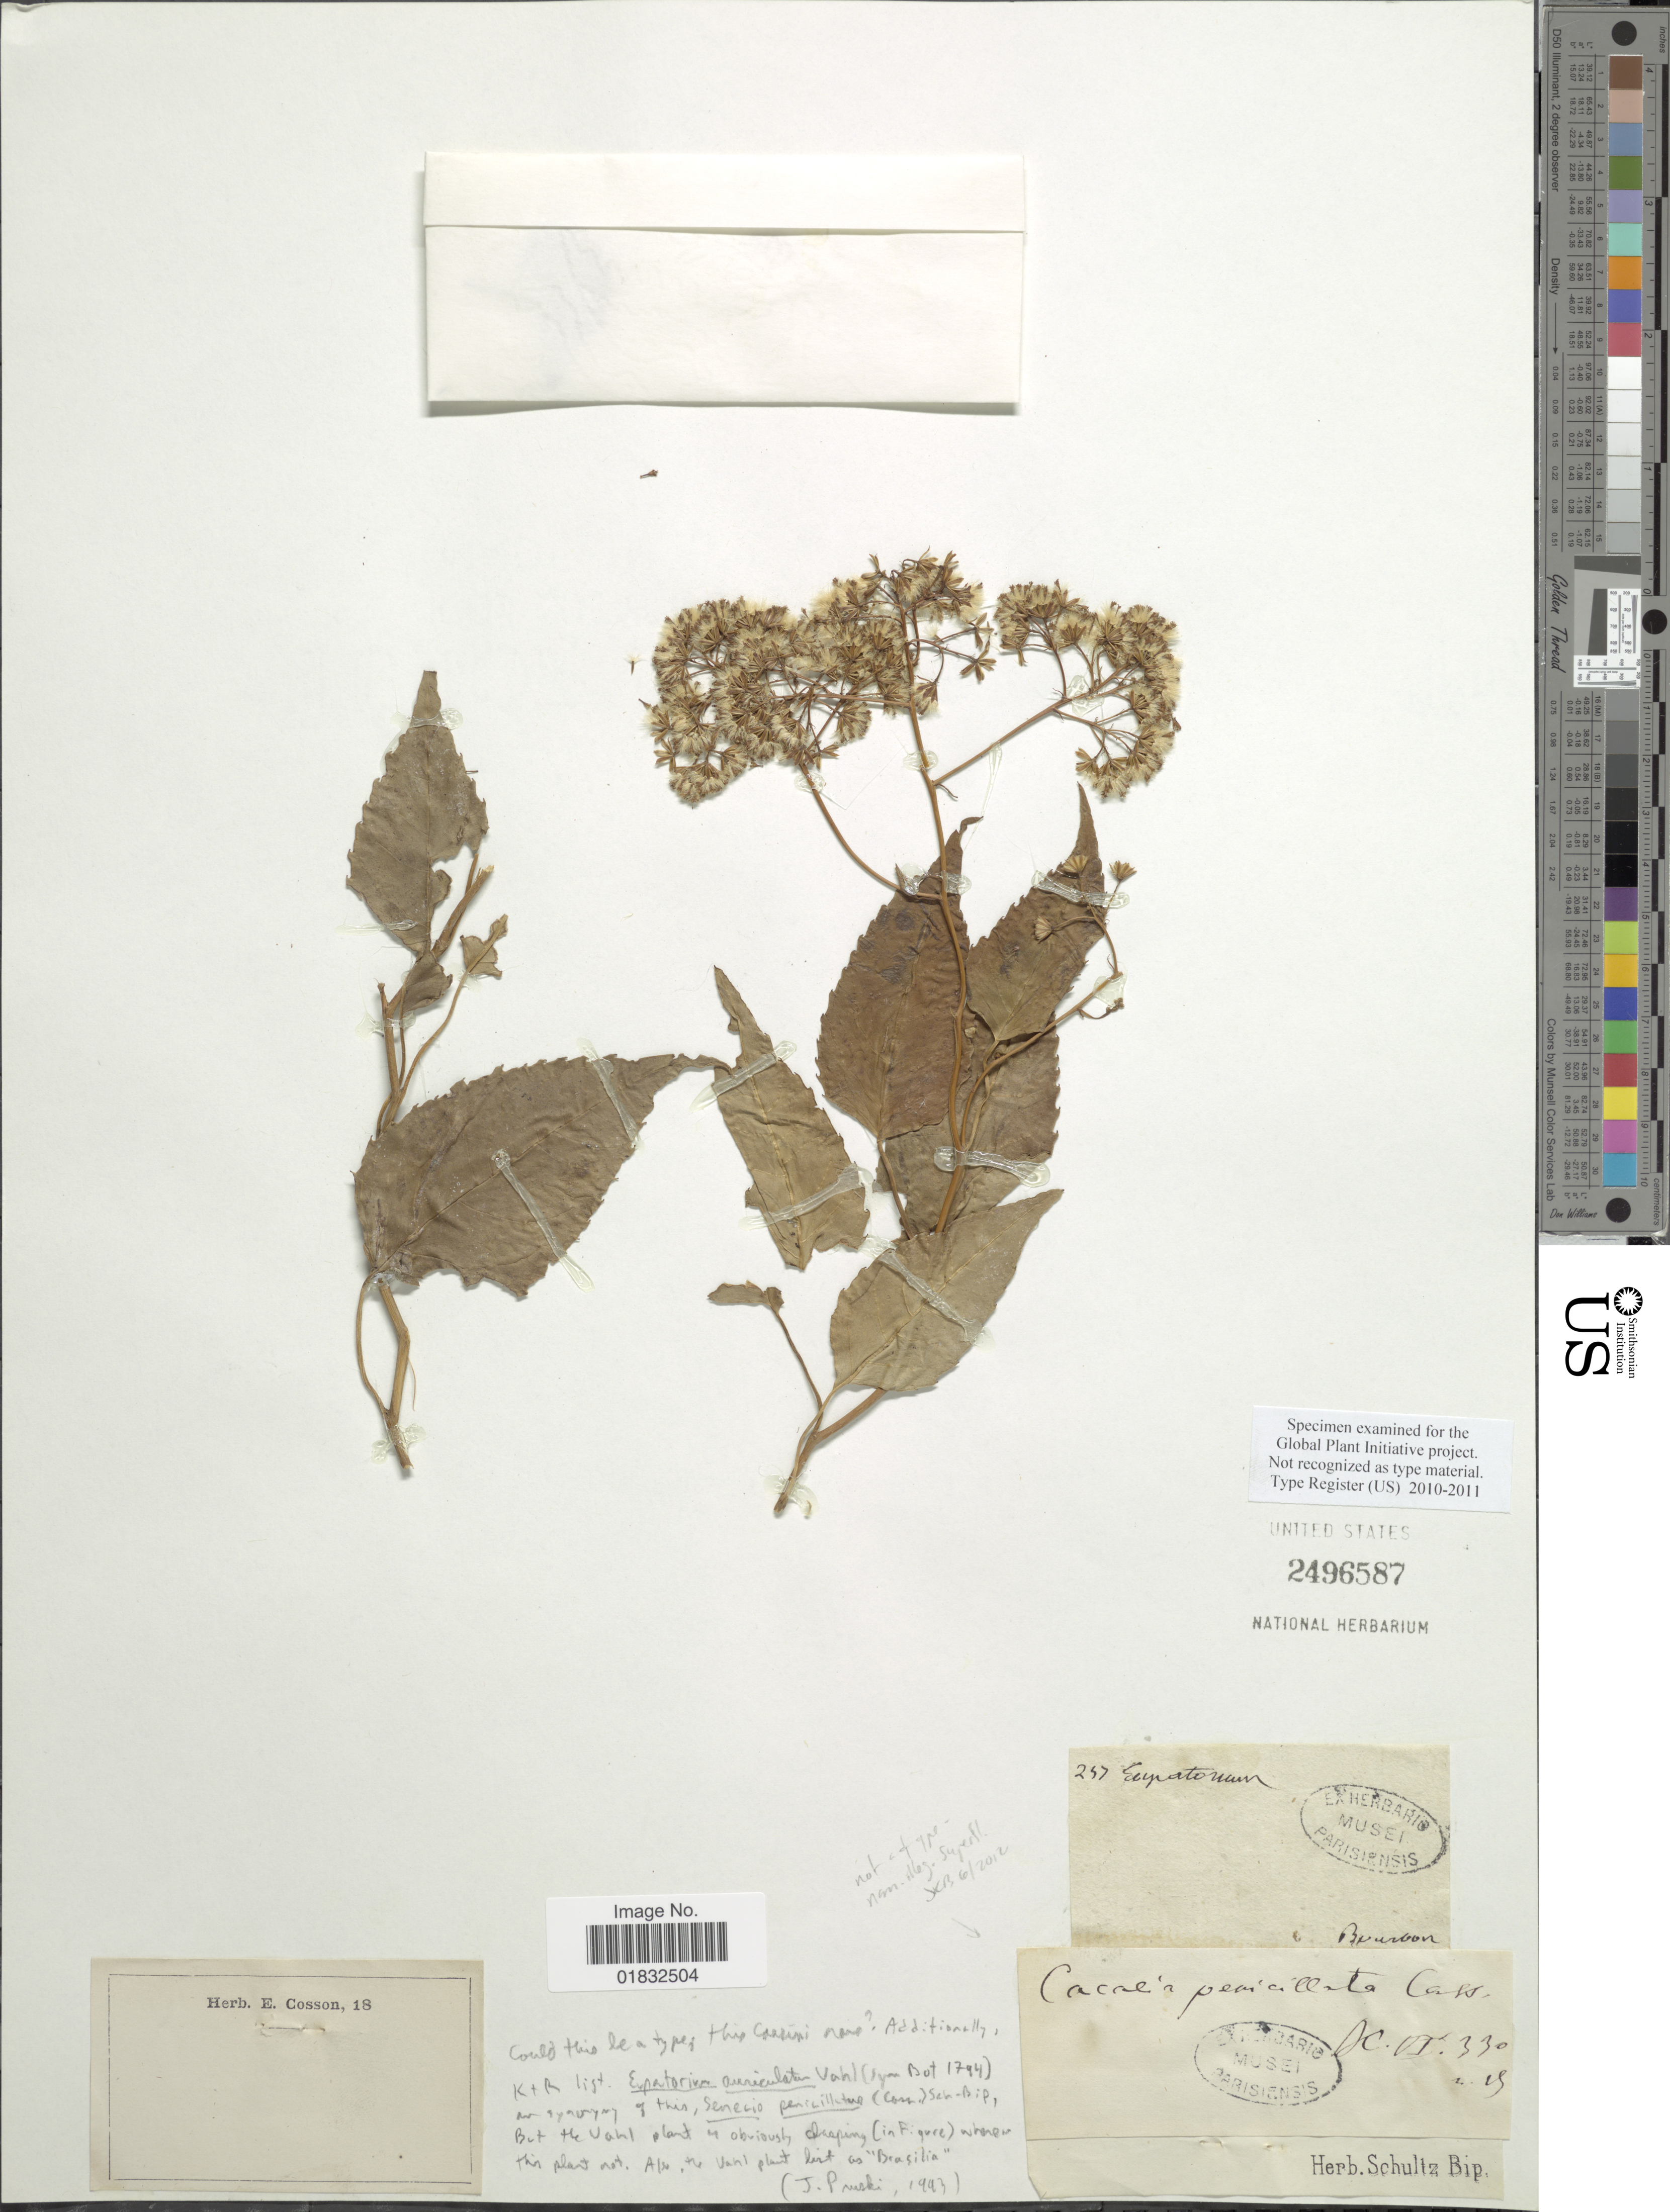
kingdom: Plantae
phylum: Tracheophyta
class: Magnoliopsida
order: Asterales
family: Asteraceae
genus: Hubertia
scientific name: Hubertia tomentosa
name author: (Lam.) C. Jeffrey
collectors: ex herb. Schultz Bip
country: France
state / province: Auvergne-Rhône-Alpes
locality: Bourbon [interpreted]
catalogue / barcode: US 2496587